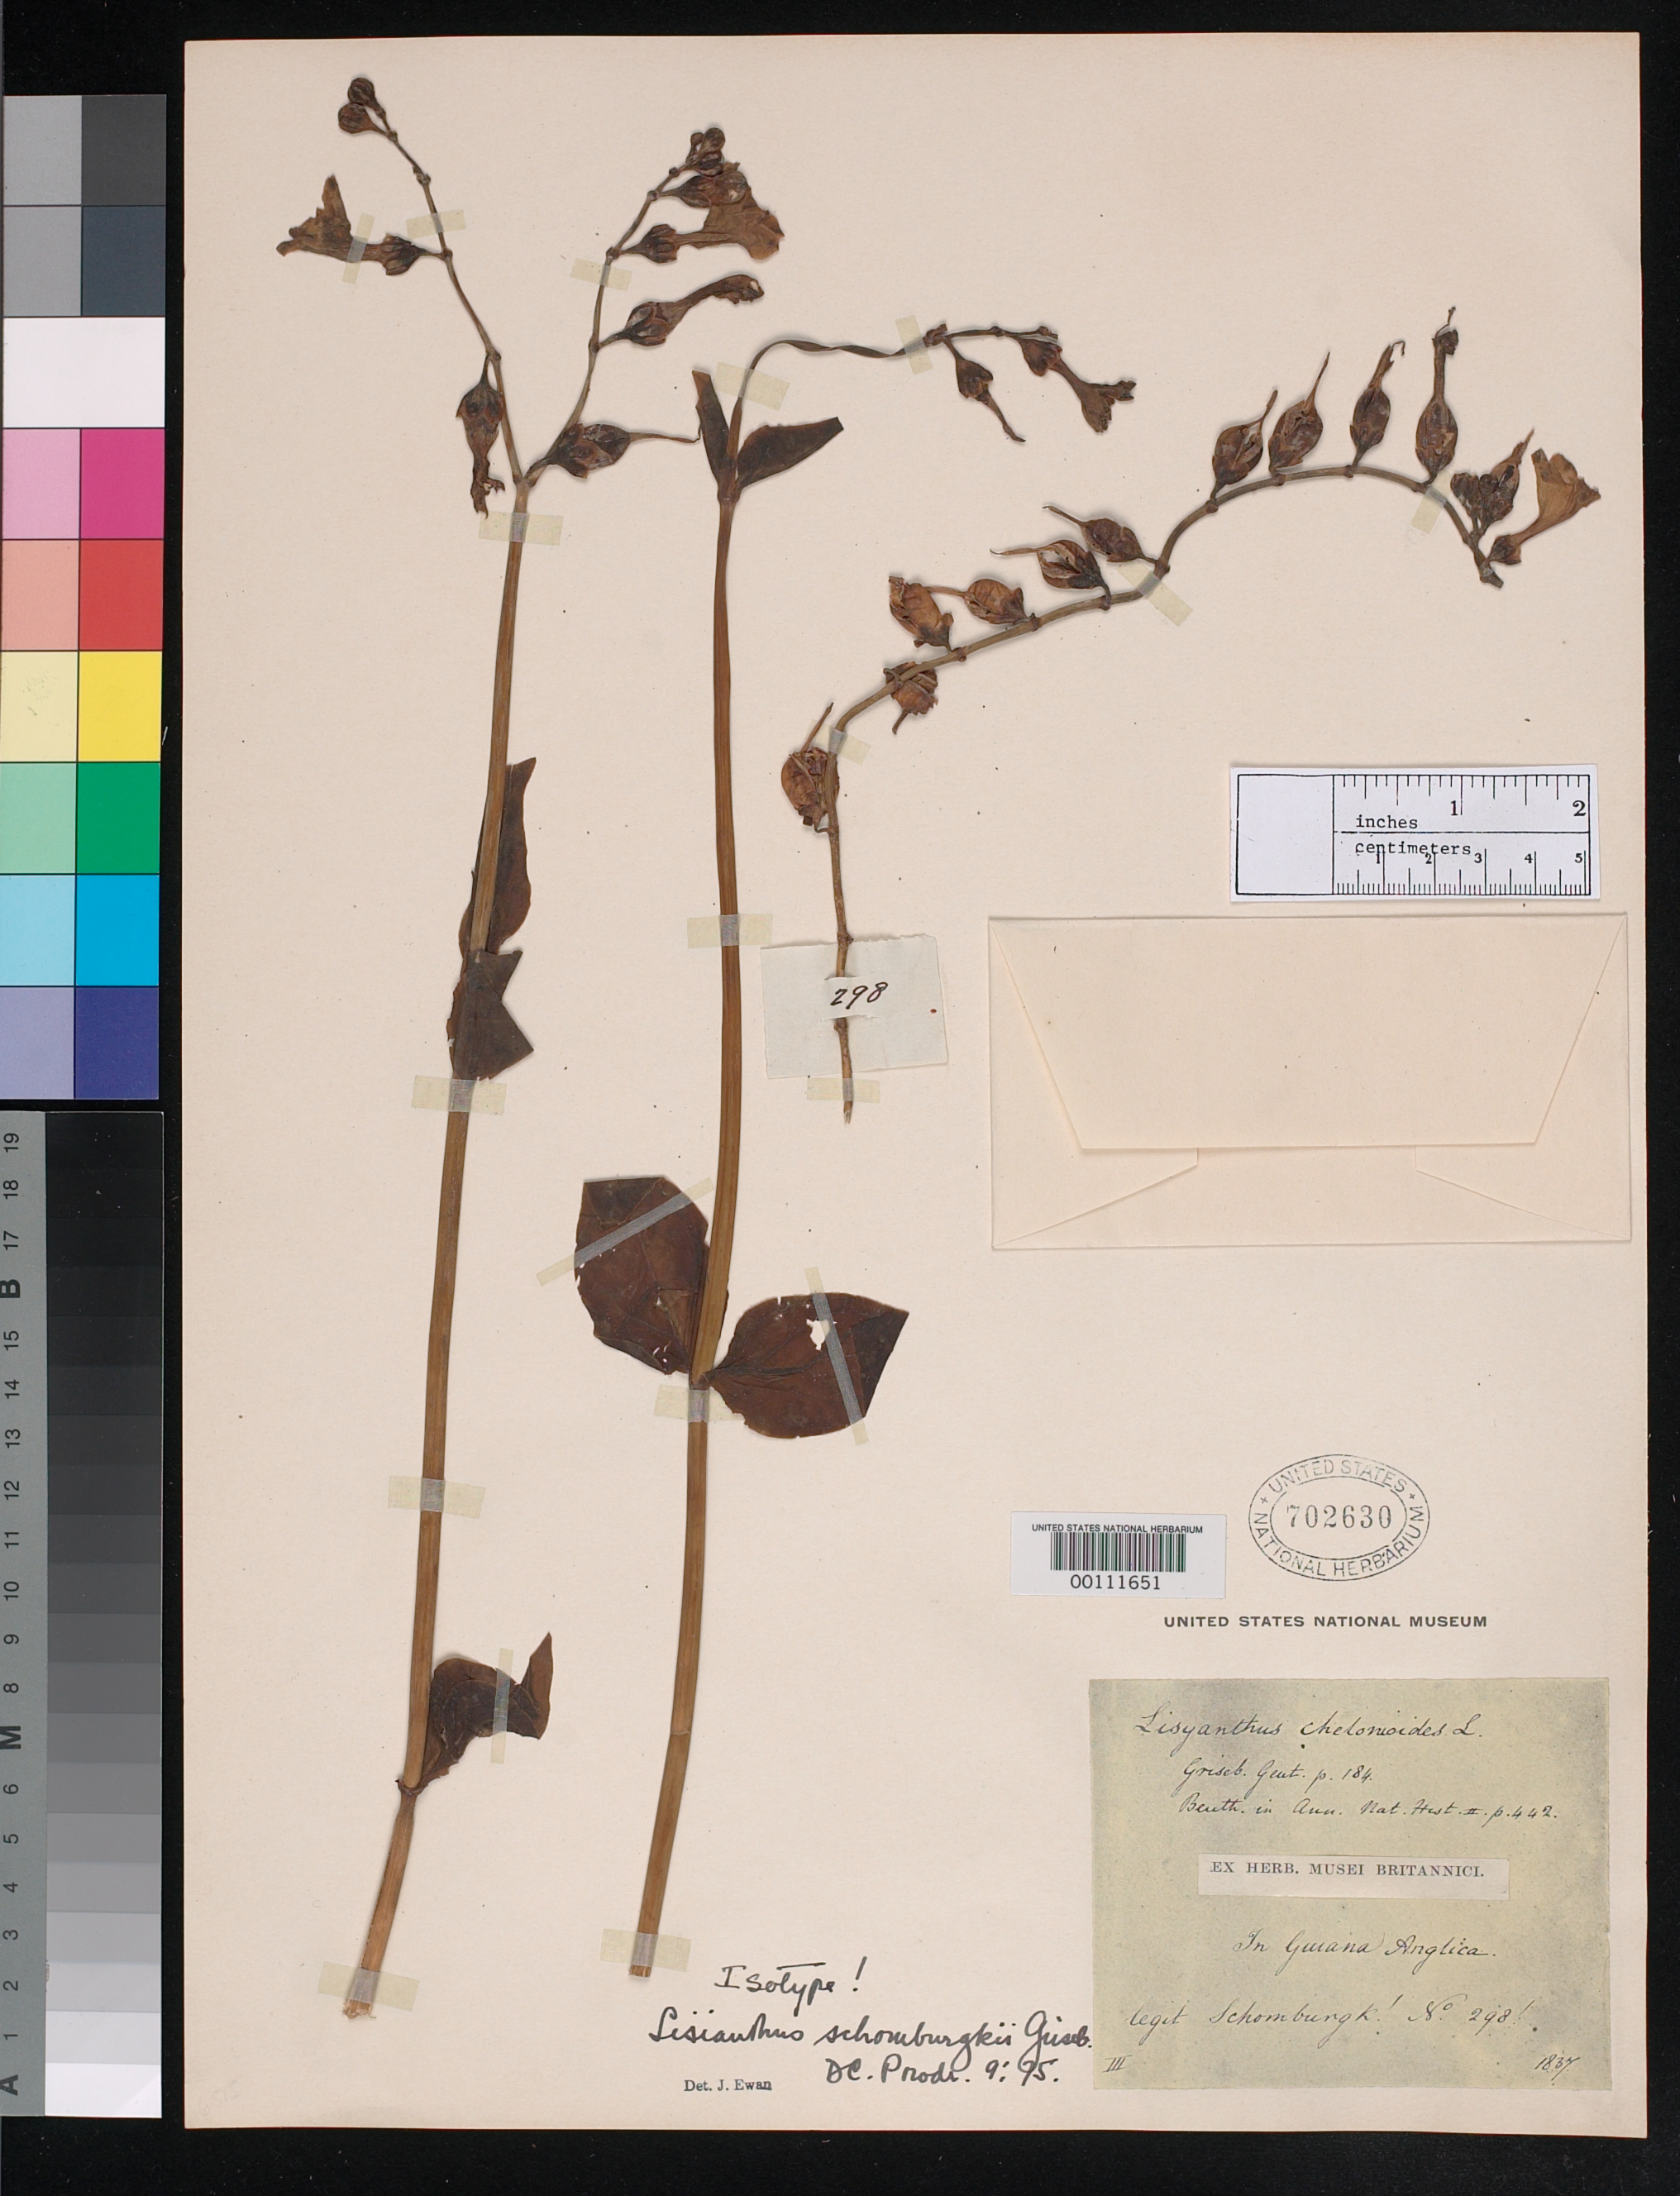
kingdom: Plantae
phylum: Tracheophyta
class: Magnoliopsida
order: Gentianales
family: Gentianaceae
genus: Lisianthius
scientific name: Lisianthius schomburgkii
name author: Griseb. in DC.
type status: Isotype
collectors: M. R. Schomburgk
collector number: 298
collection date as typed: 1837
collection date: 1837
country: Guyana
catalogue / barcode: US 702630